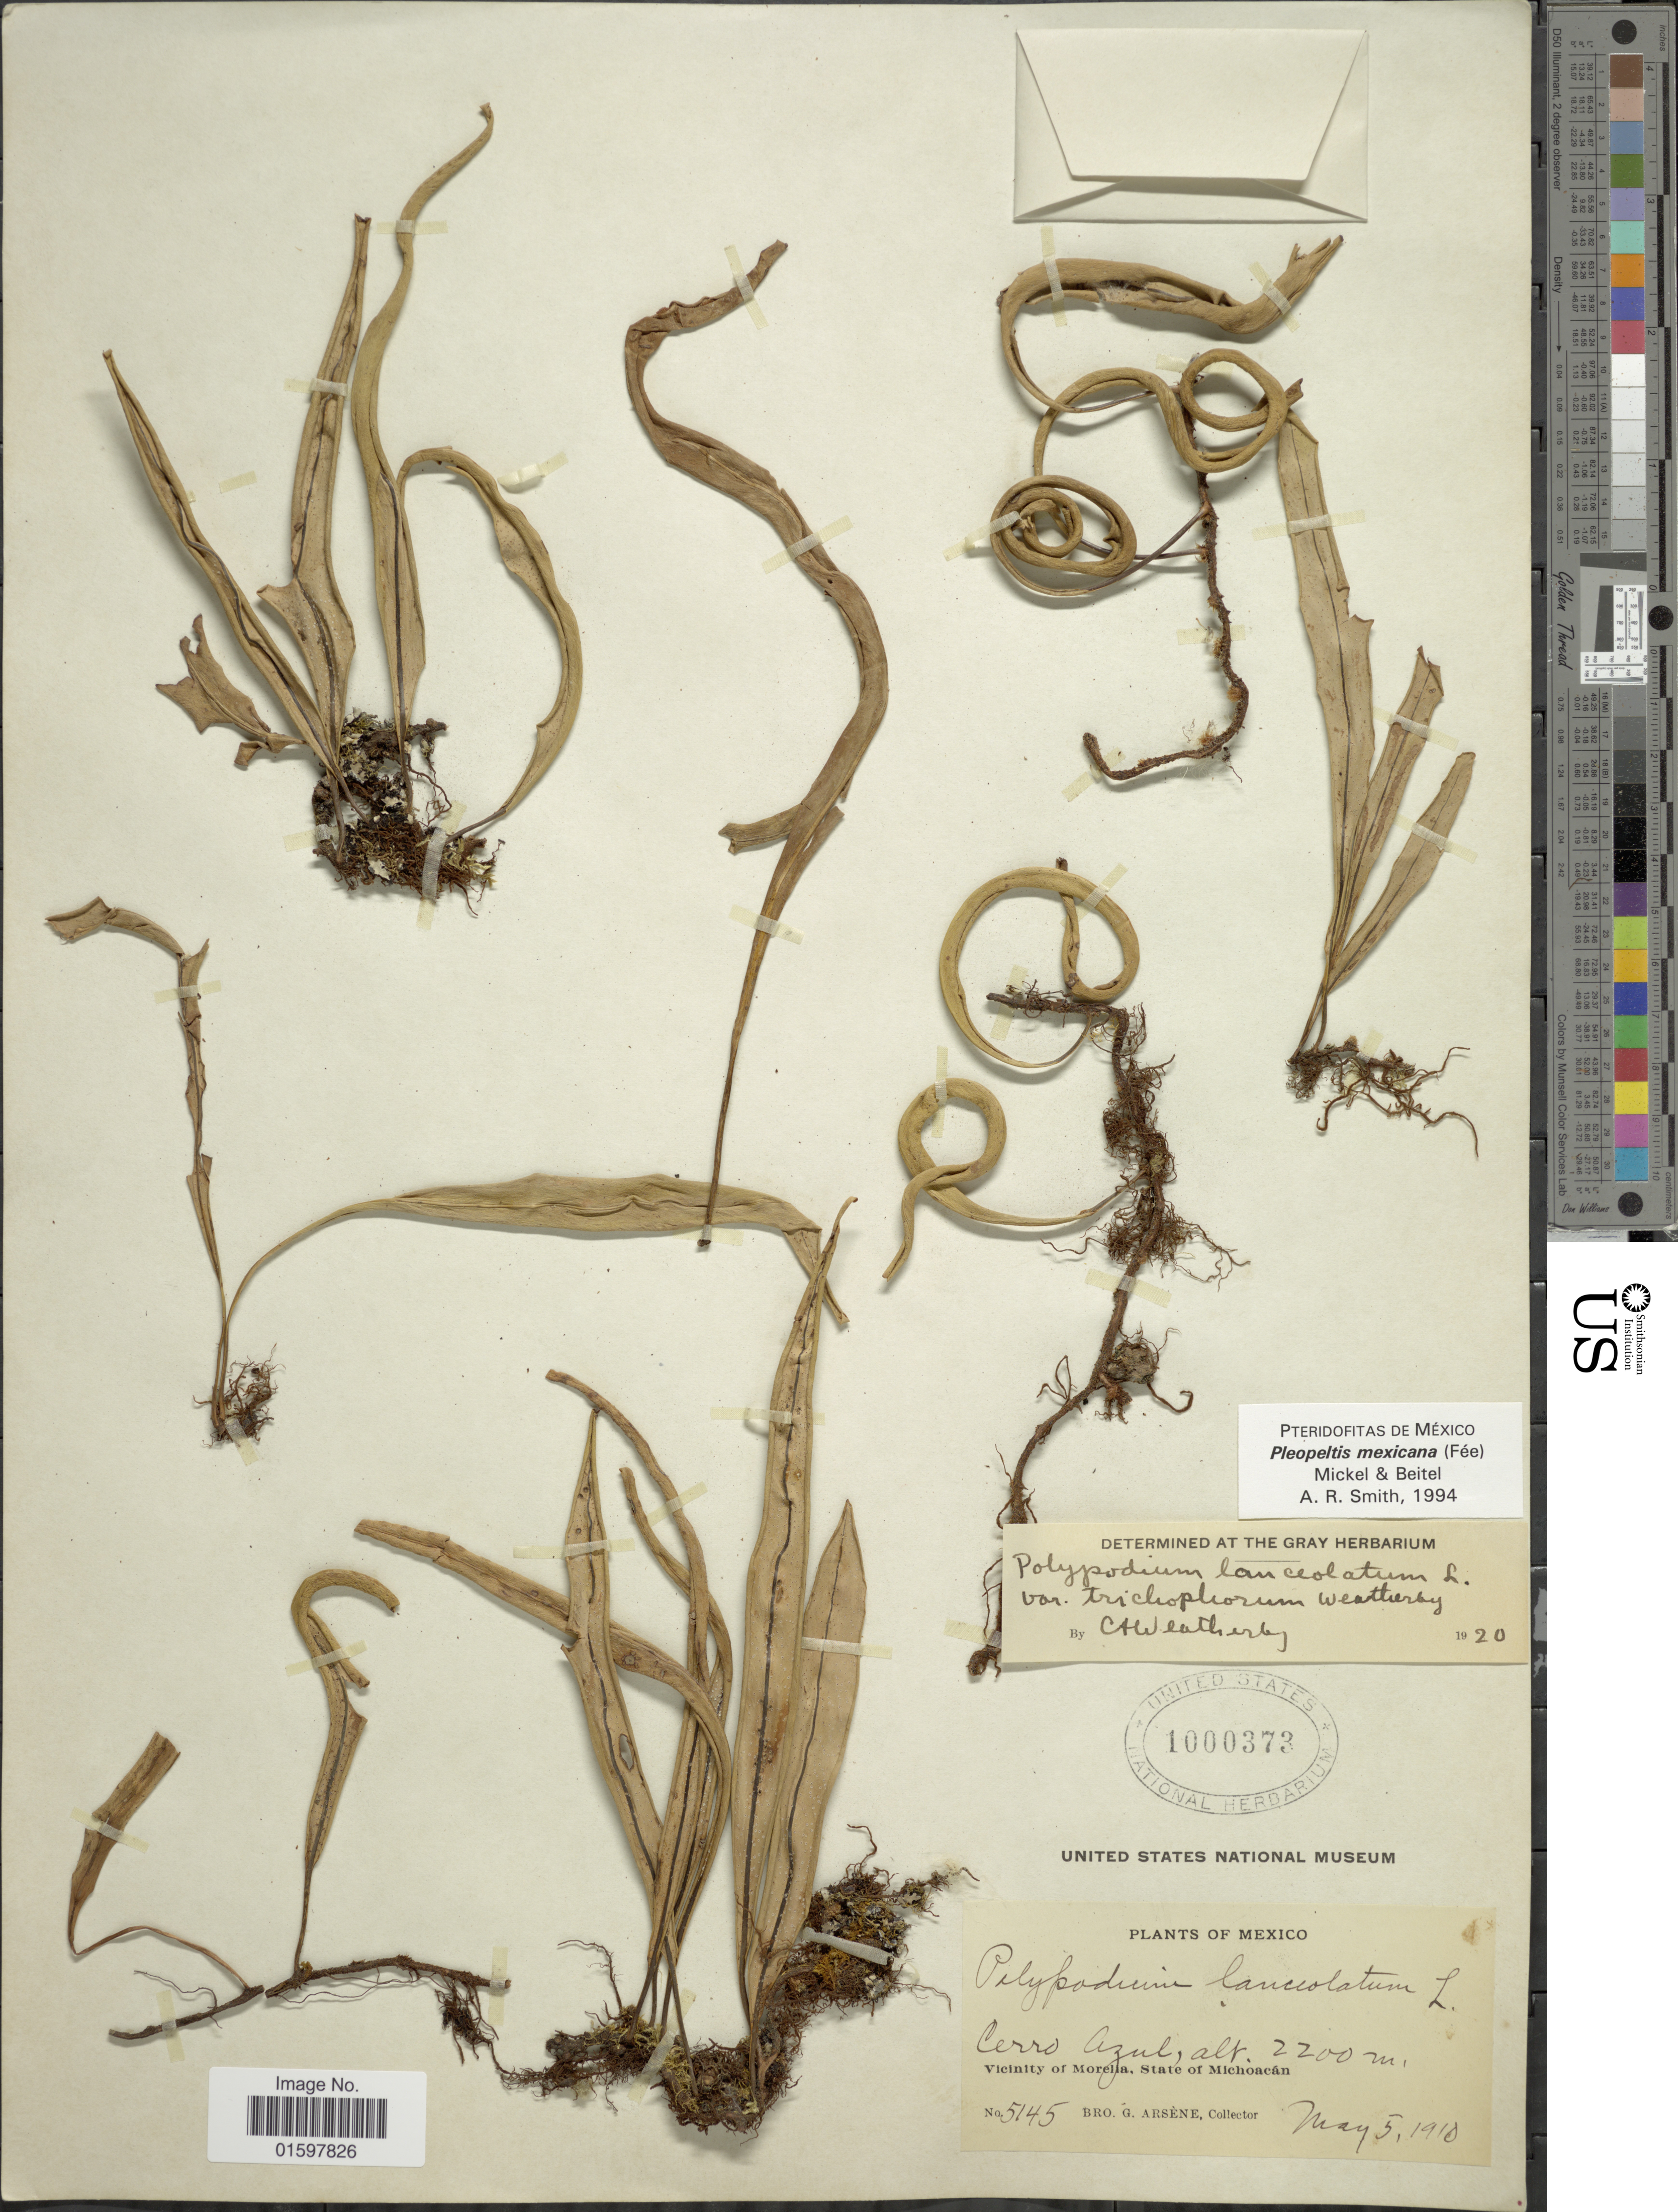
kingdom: Plantae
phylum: Tracheophyta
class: Polypodiopsida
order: Polypodiales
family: Polypodiaceae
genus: Pleopeltis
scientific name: Pleopeltis mexicana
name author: (Fée) Mickel & Beitel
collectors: Bro. G. Arsène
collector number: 5145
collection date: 1910-05-05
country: Mexico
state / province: Michoacán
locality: Cerro Azul, vicinity of Morelia.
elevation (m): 2200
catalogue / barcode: US 1000373